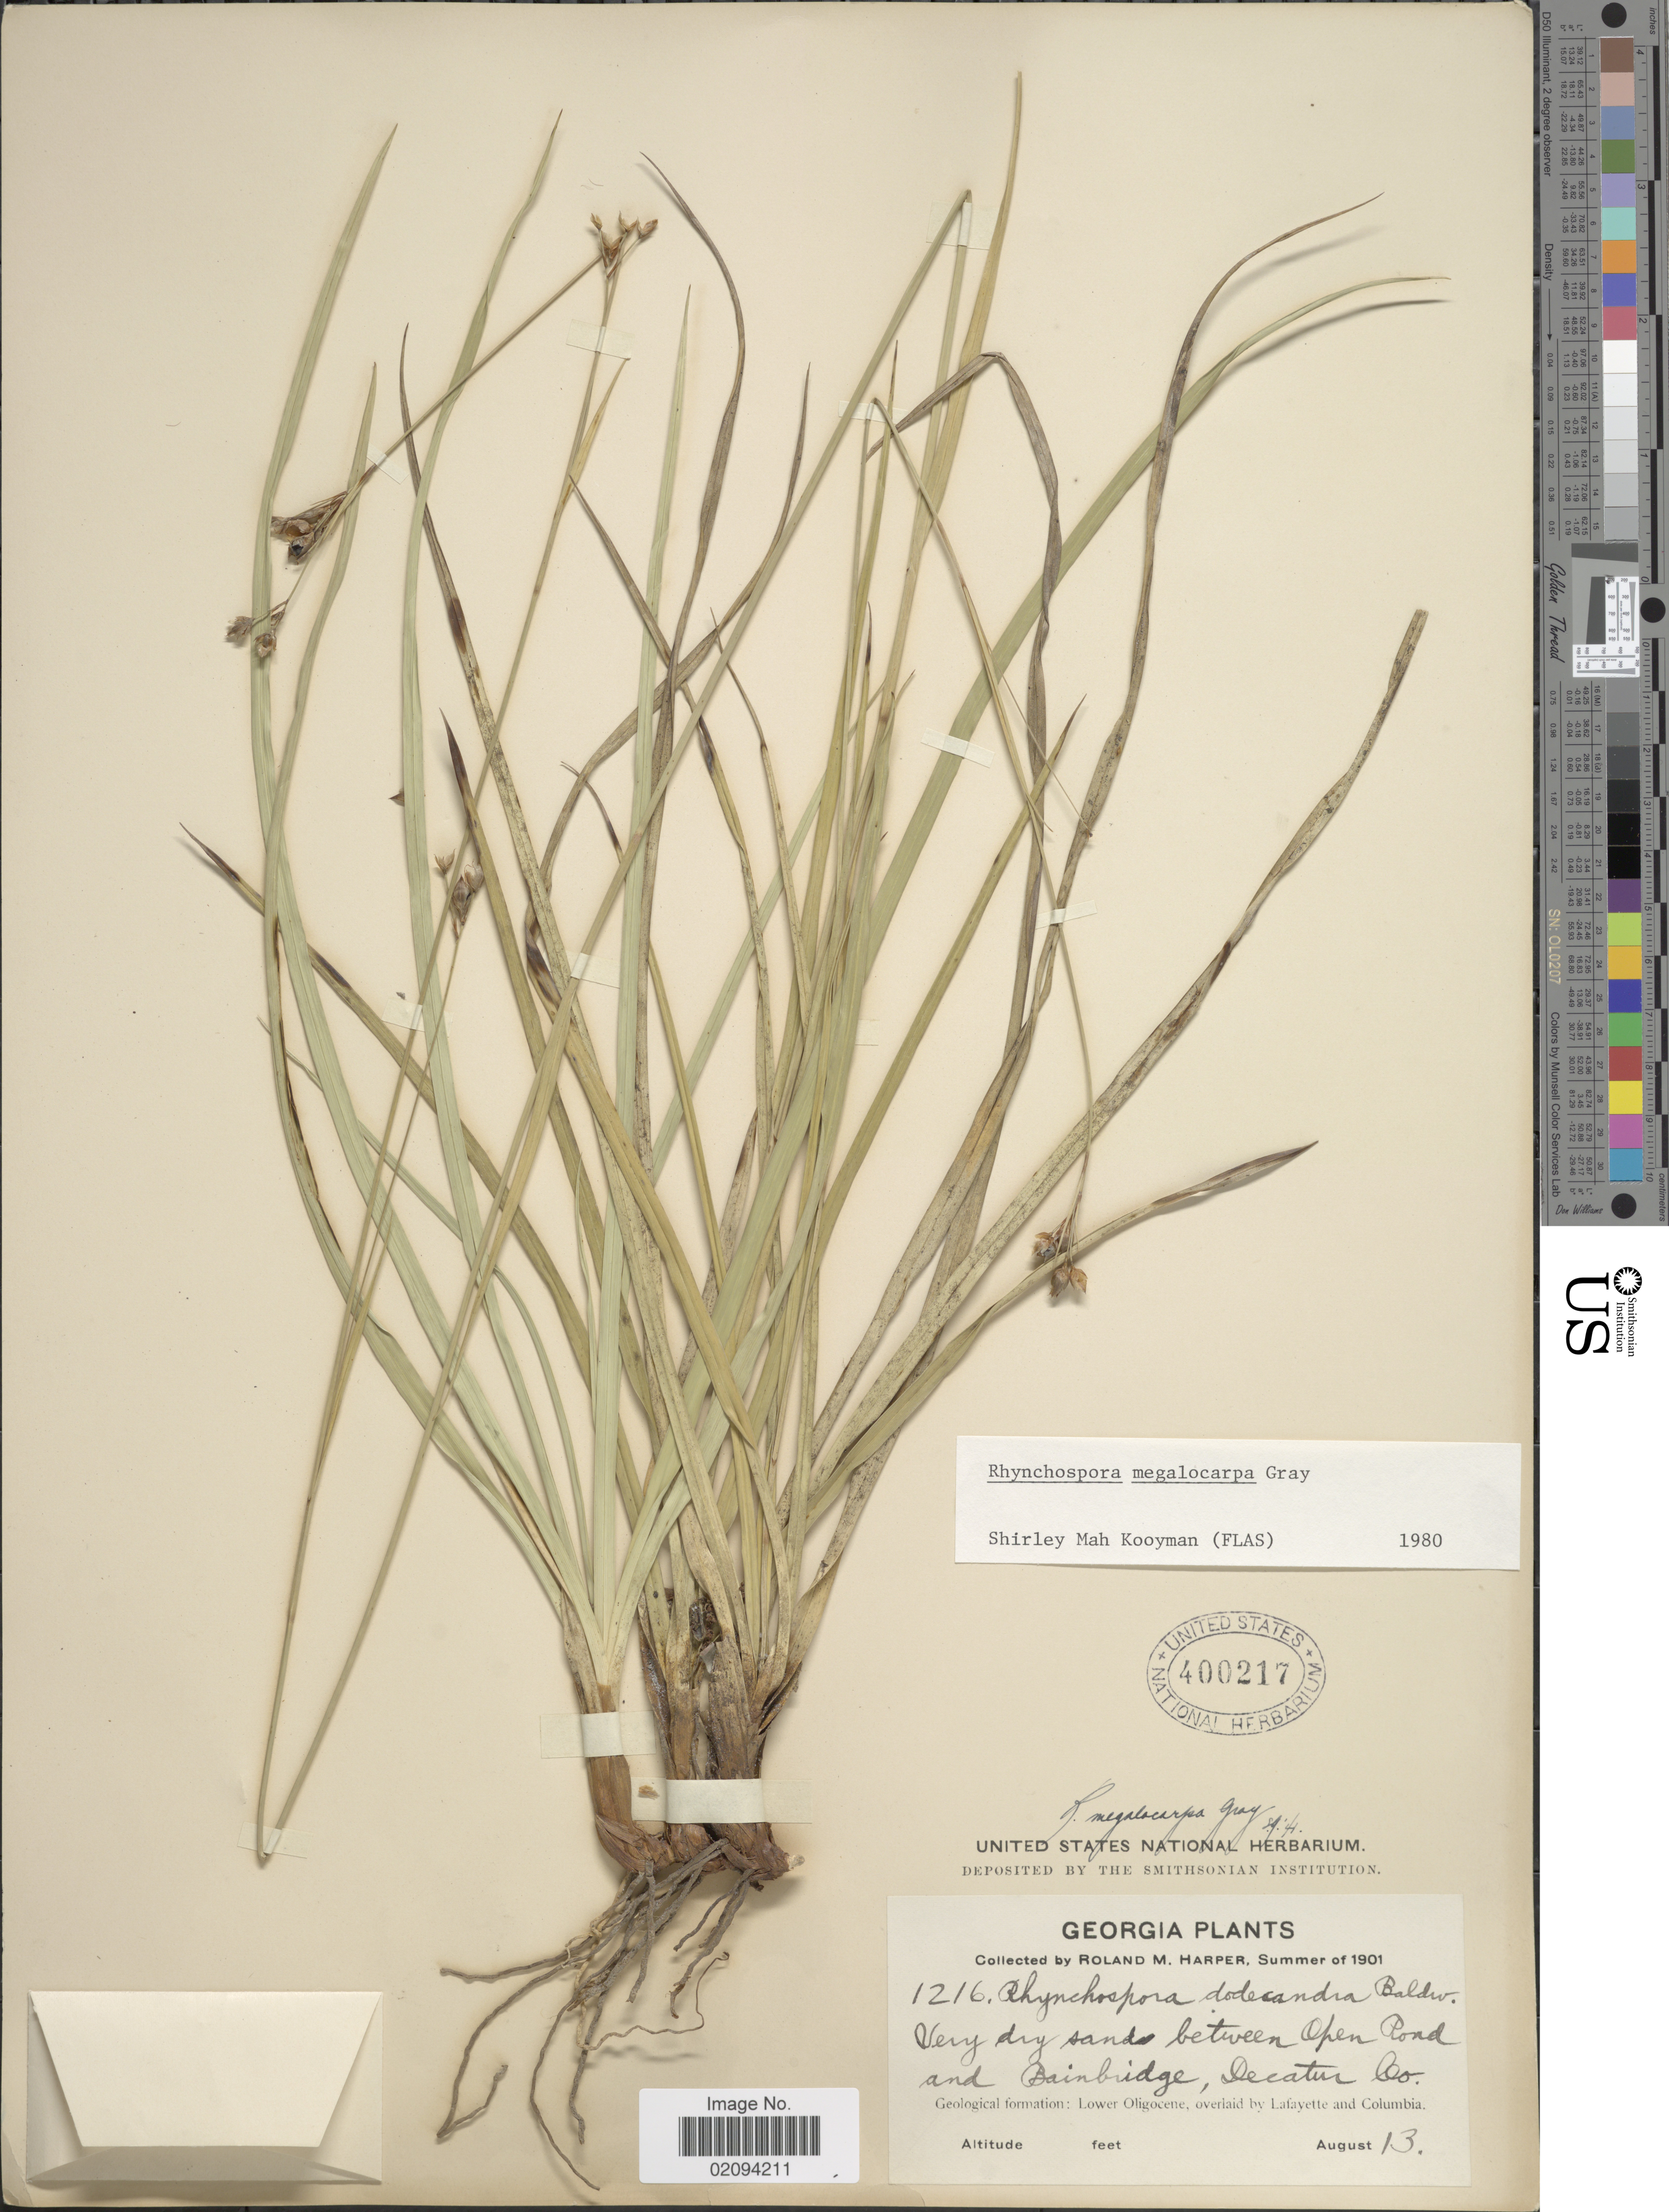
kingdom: Plantae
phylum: Tracheophyta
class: Liliopsida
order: Poales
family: Cyperaceae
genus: Rhynchospora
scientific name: Rhynchospora megalocarpa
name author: A. Gray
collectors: R. M. Harper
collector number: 1216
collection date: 1901-08-13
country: United States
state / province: Georgia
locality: Very dry sands between Open Pond and Bainbridge, Decatur Co. Geological formation: Lower Oligocene, overlaid by Lafayette and Columbia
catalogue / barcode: US 400217